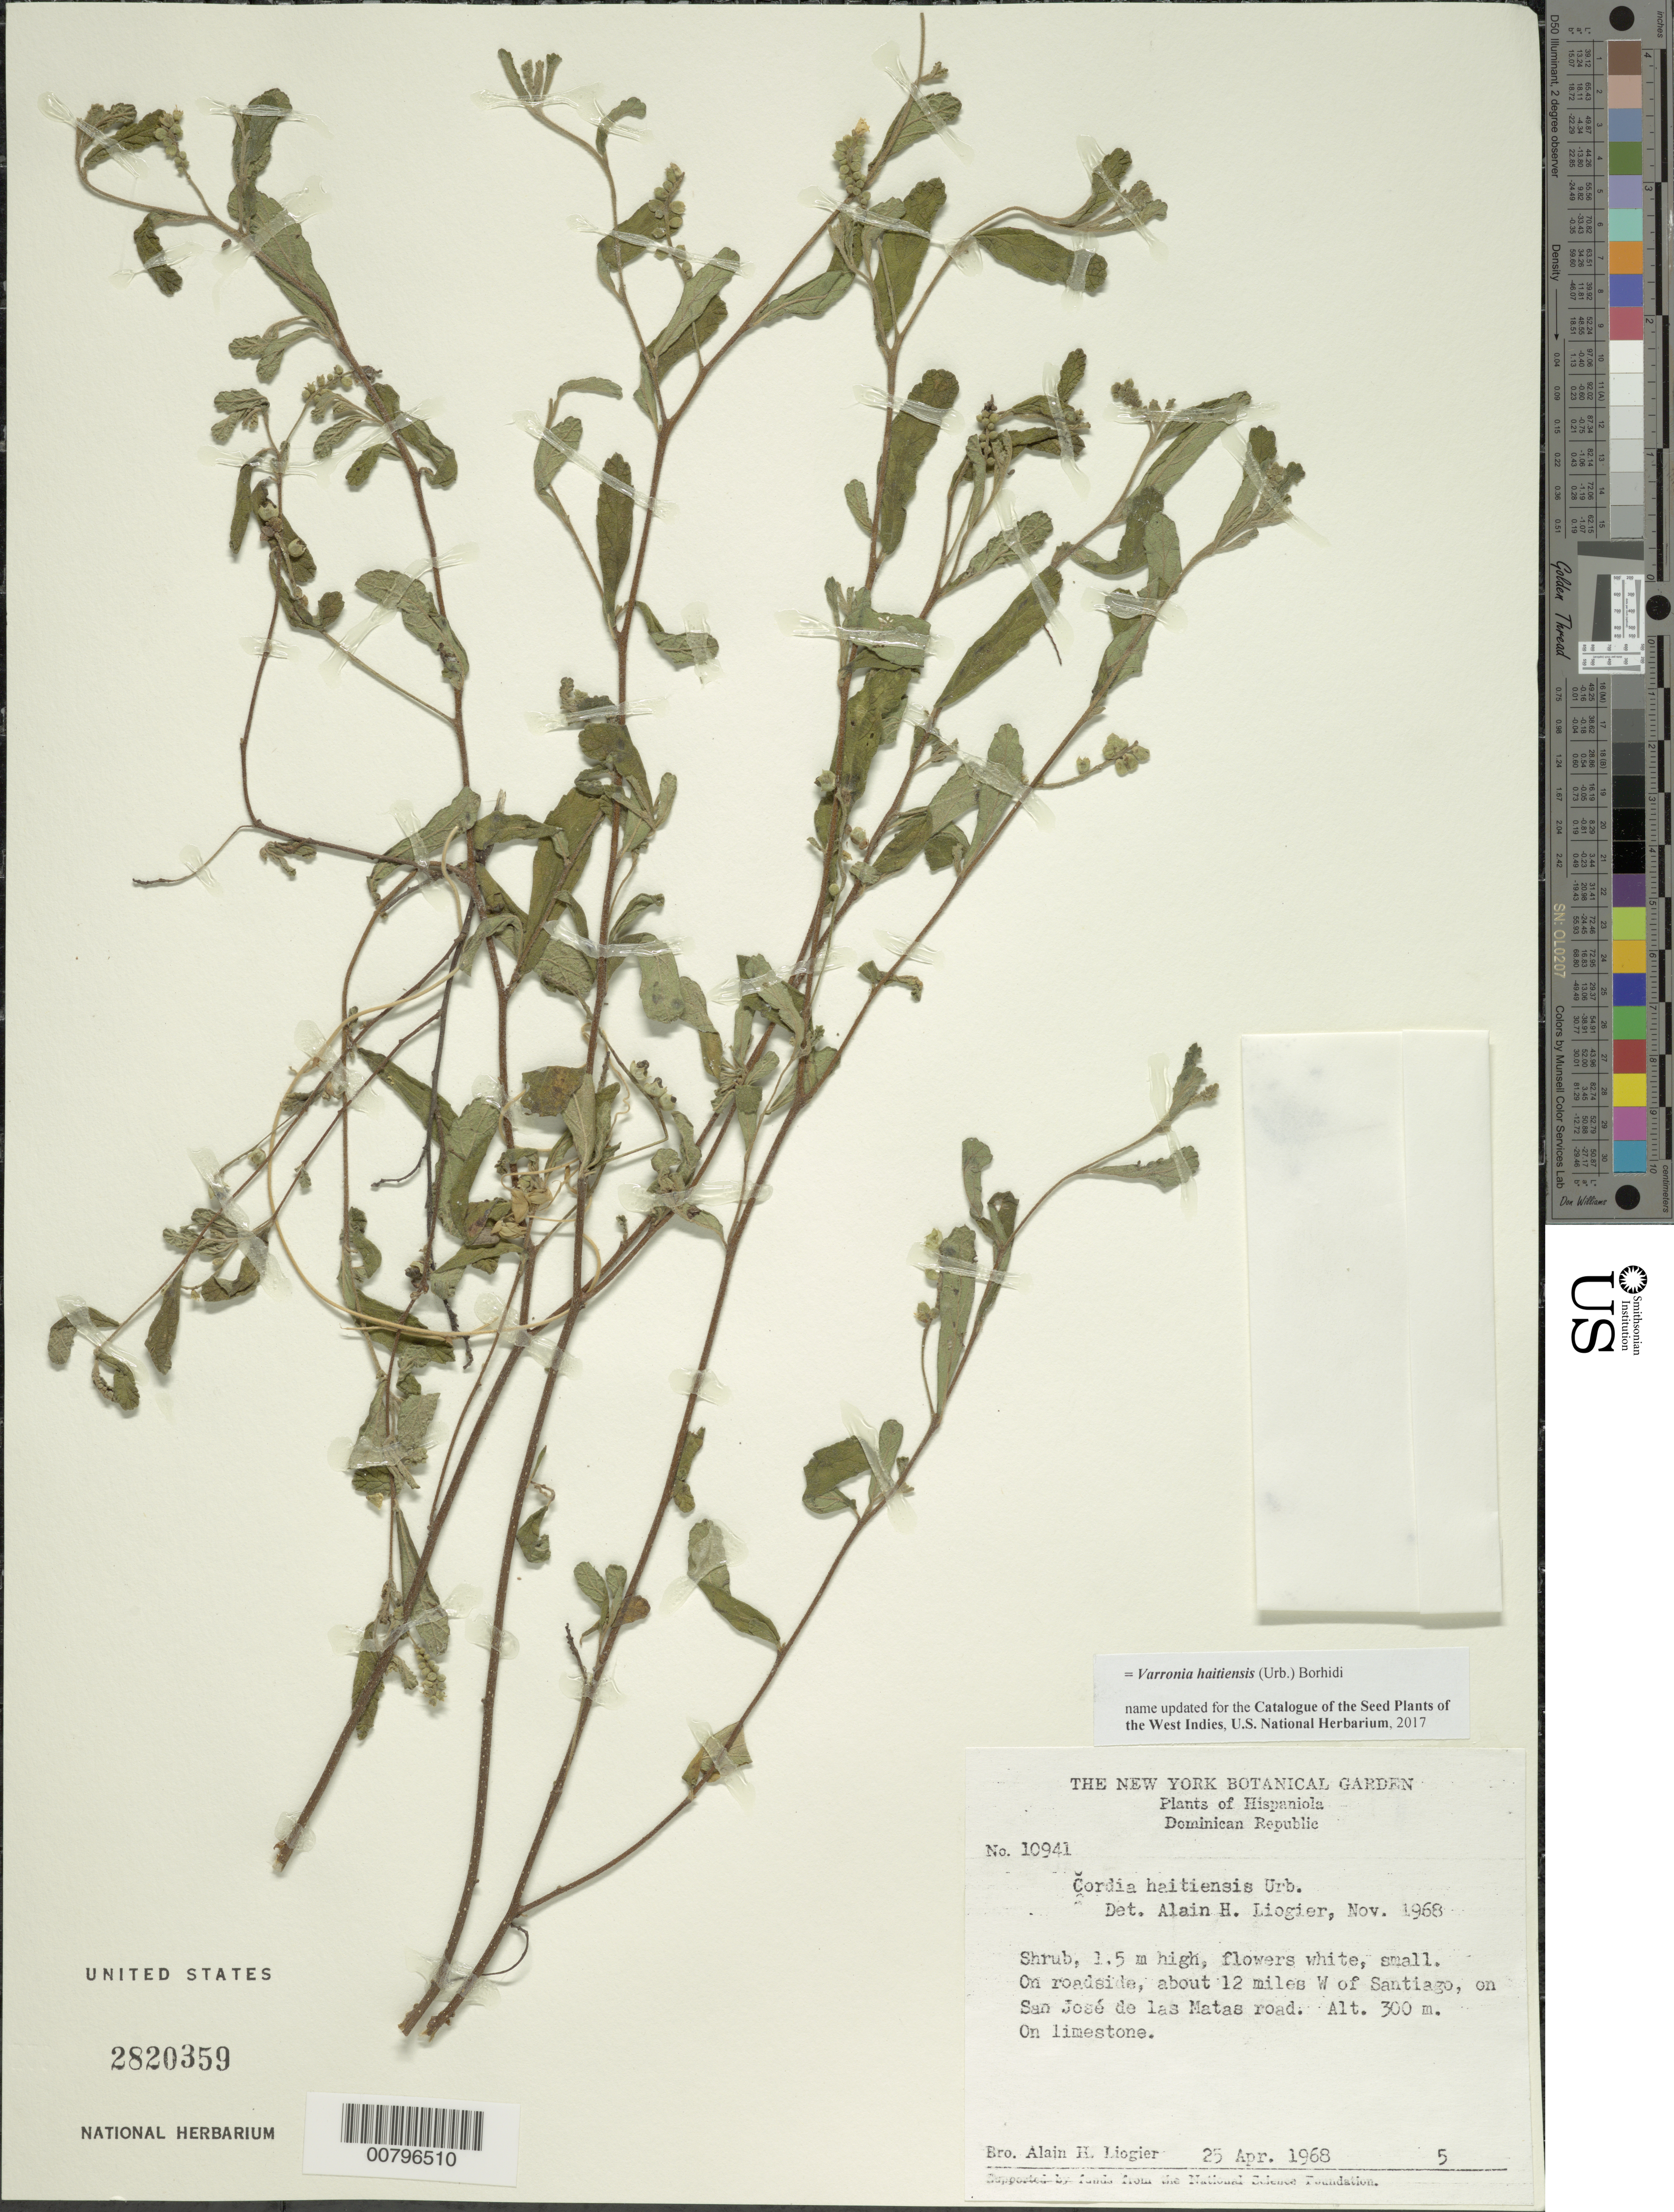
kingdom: Plantae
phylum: Tracheophyta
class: Magnoliopsida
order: Boraginales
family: Cordiaceae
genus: Varronia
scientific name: Varronia haitiensis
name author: (Urb.) Borhidi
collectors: A. H. Liogier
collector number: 10941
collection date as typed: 25 Apr 1968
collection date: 1968-04-25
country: Dominican Republic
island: Hispaniola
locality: About 12 miles W of Santiago, to San José de las Matas road.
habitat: On limestone, on roadside.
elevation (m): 300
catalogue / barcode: US 2820359